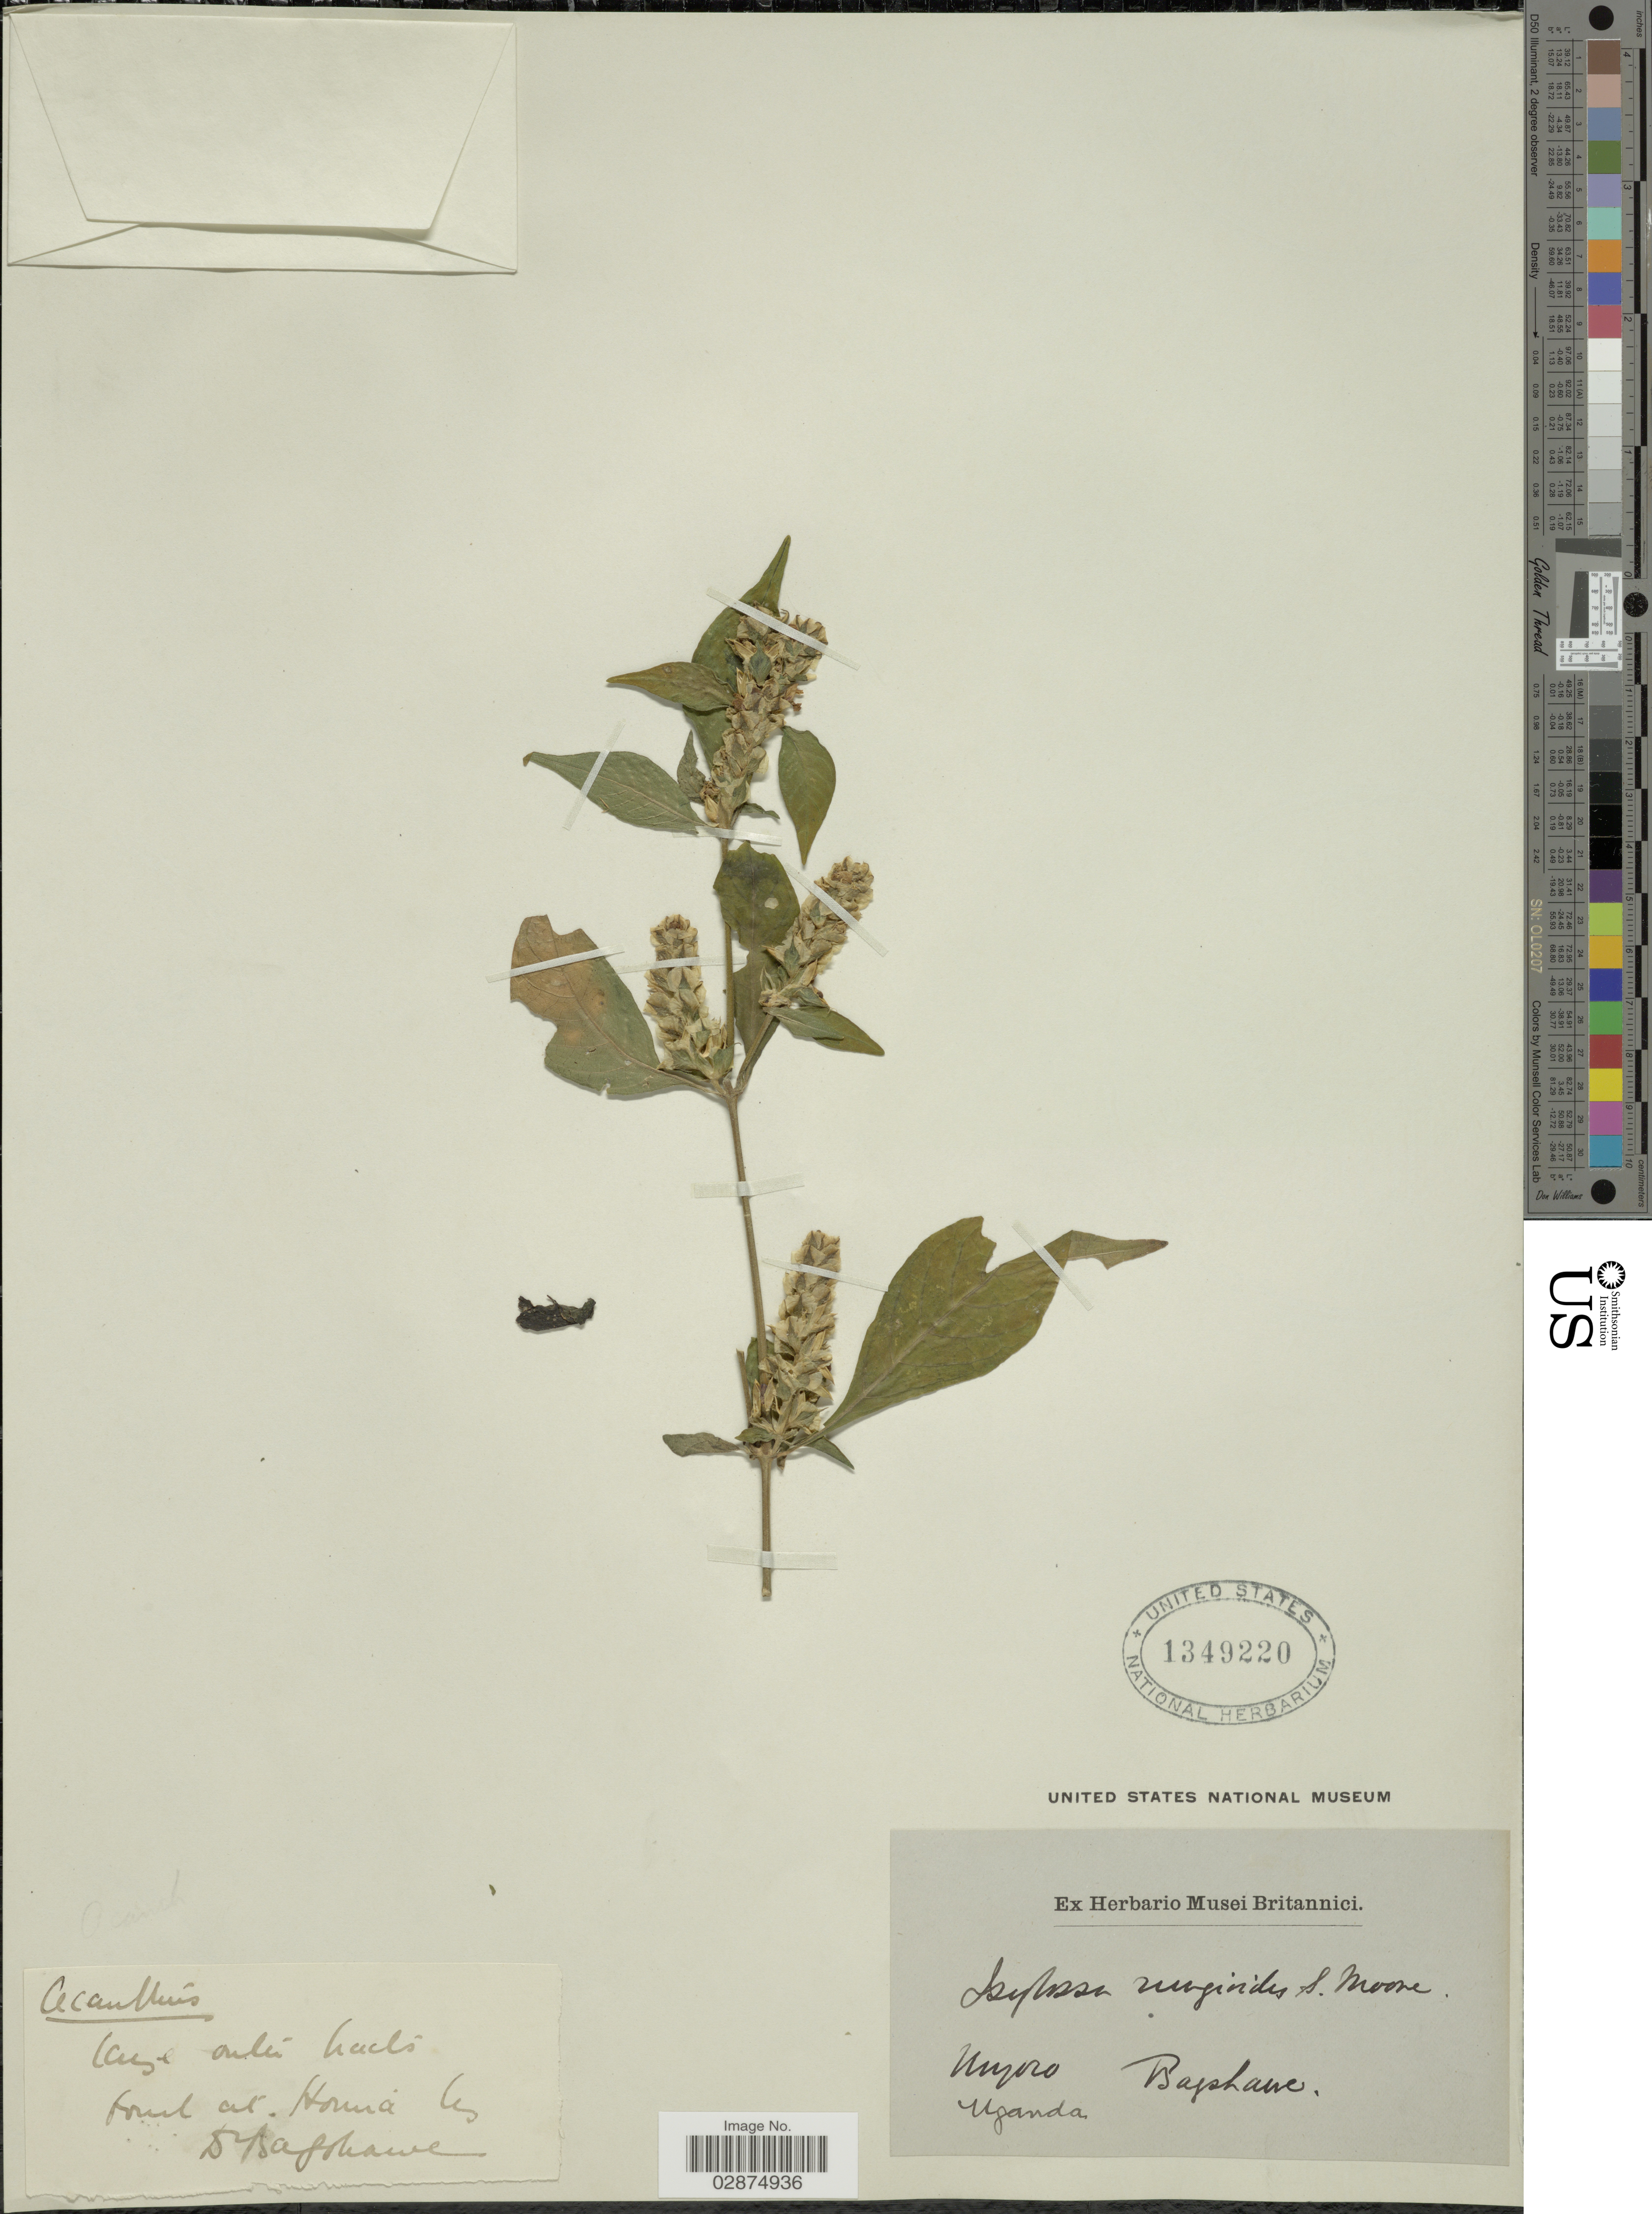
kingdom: Plantae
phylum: Tracheophyta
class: Magnoliopsida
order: Lamiales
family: Acanthaceae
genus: Isoglossa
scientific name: Isoglossa rungioides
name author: S. Moore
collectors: Bagshawe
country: Uganda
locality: Unyoro.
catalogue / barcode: US 1349220